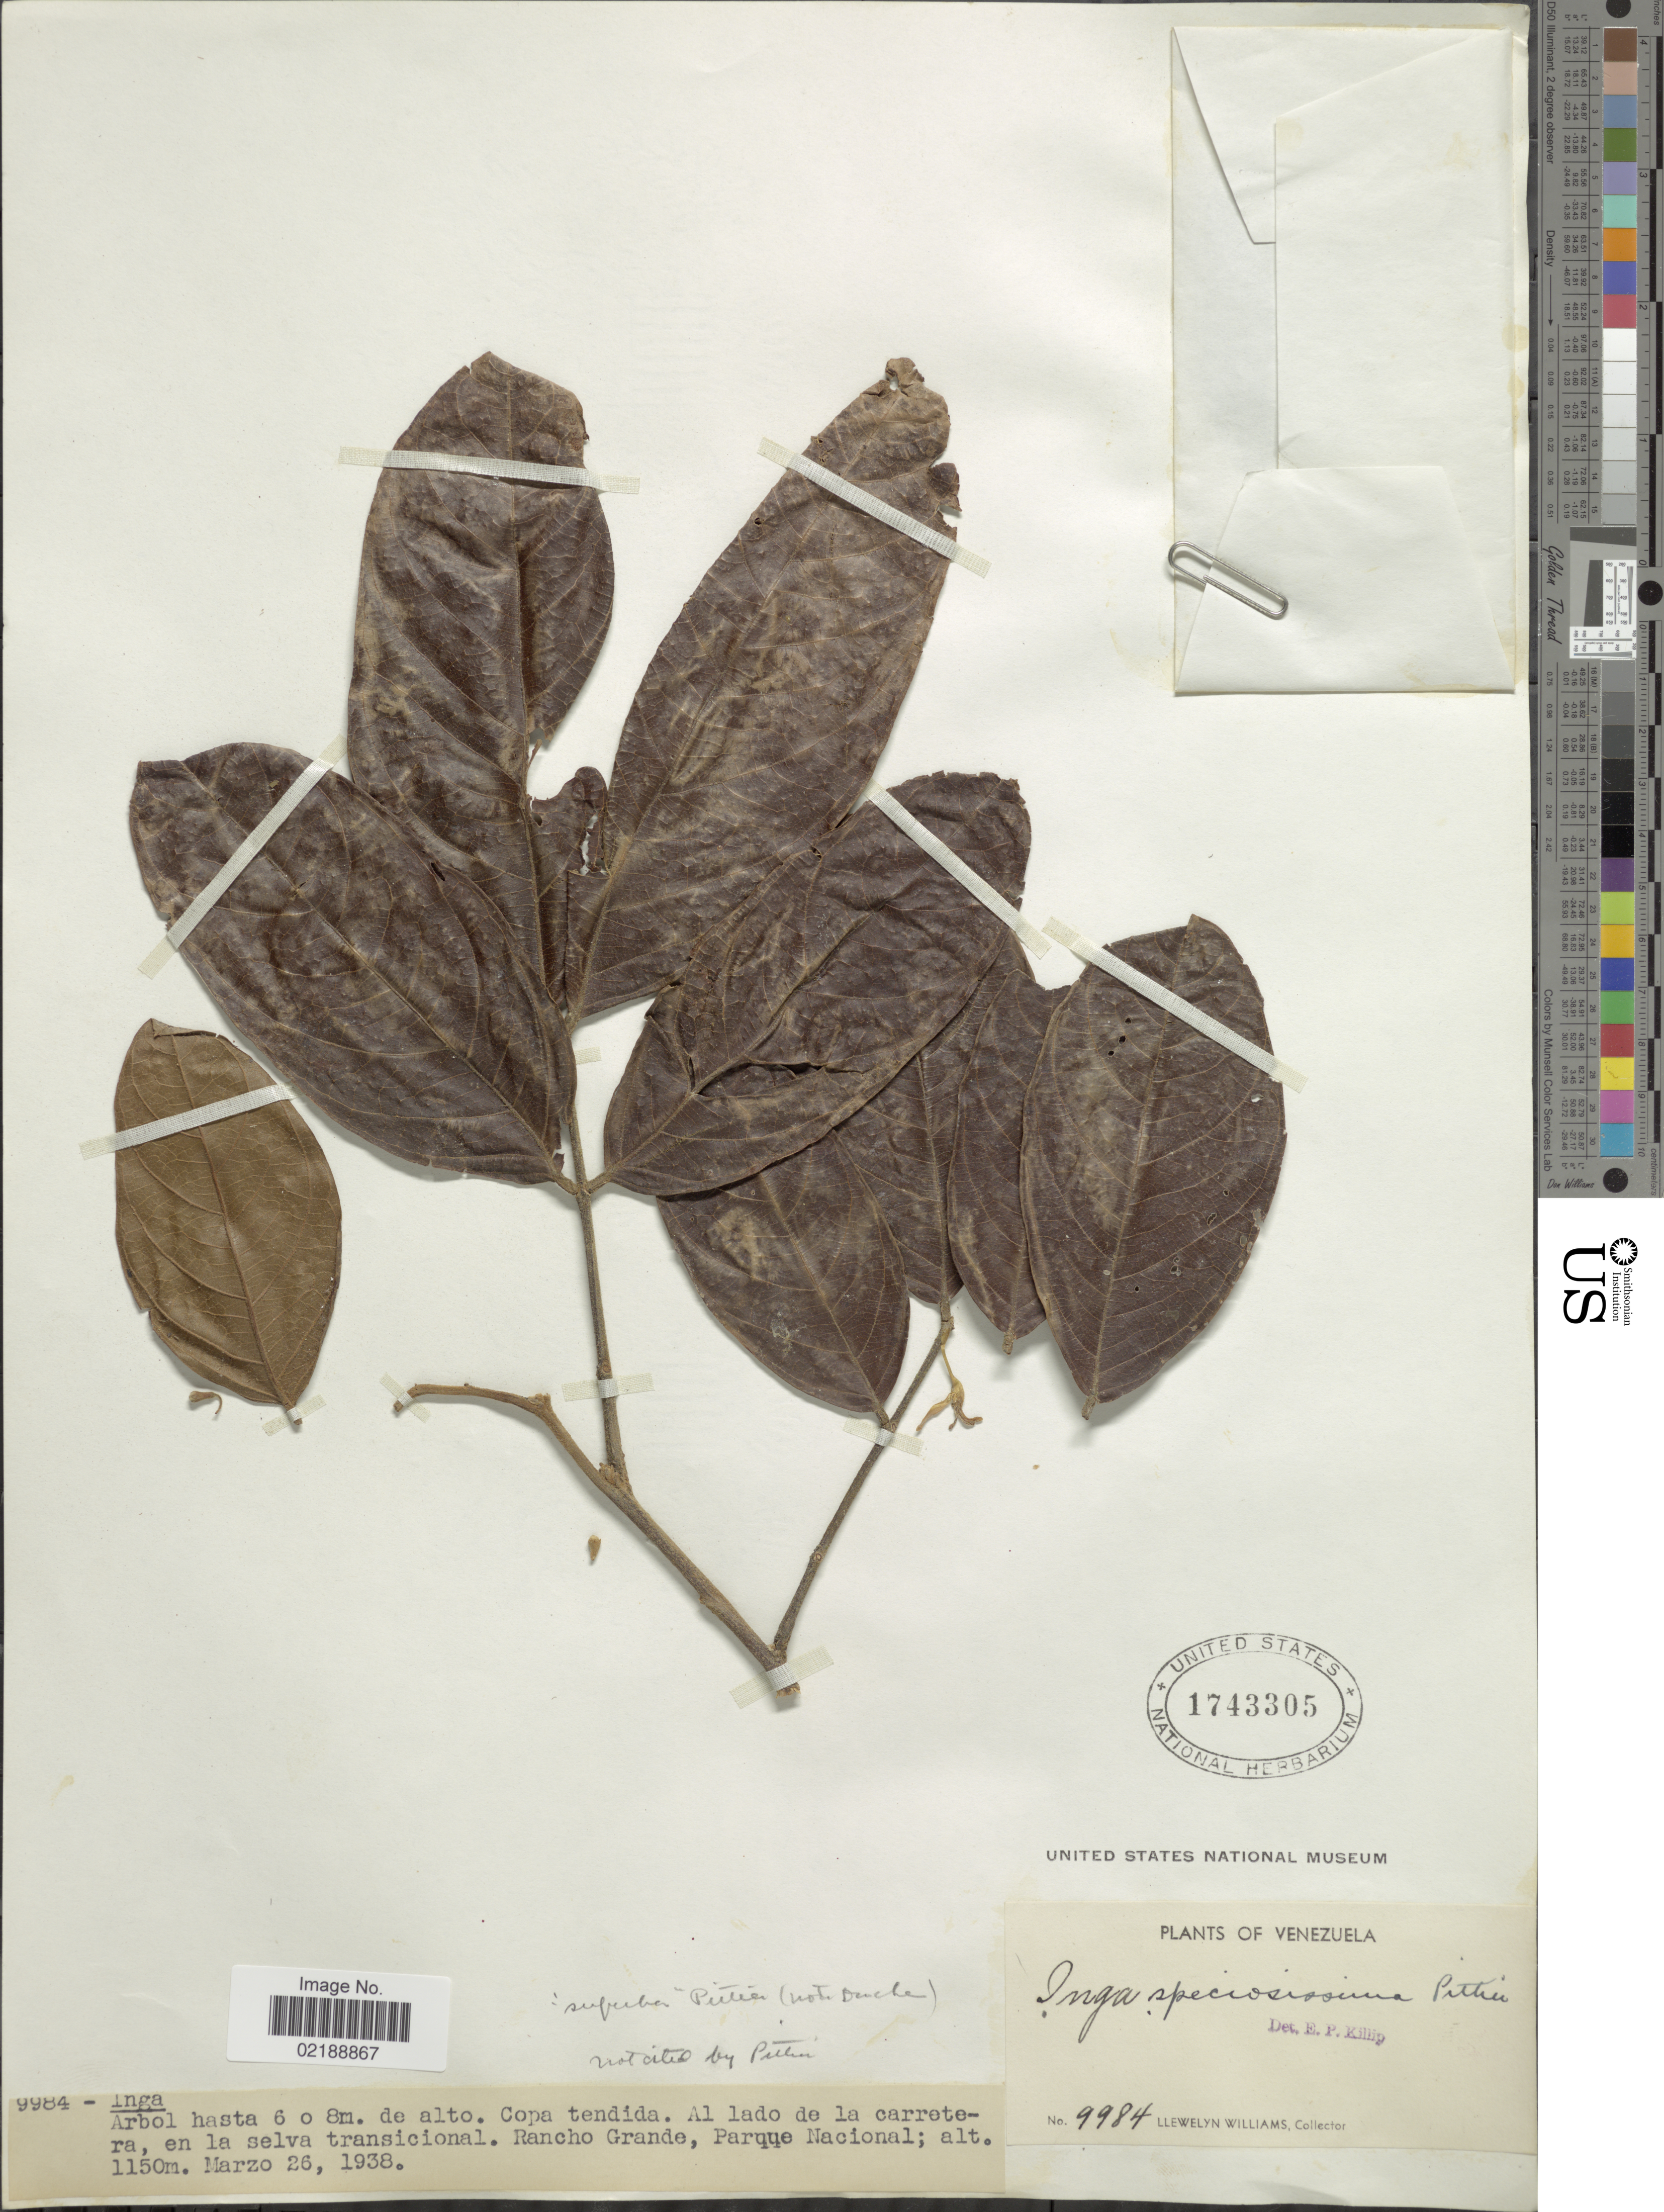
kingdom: Plantae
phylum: Tracheophyta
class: Magnoliopsida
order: Fabales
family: Fabaceae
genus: Inga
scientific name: Inga nobilis subsp. quaternata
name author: (Poepp. & Endl.) T.D. Penn.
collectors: Ll. Williams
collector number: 9984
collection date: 1938-03-26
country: Venezuela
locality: Rancho Grande, Parque Nacional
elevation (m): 1150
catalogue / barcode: US 1743305